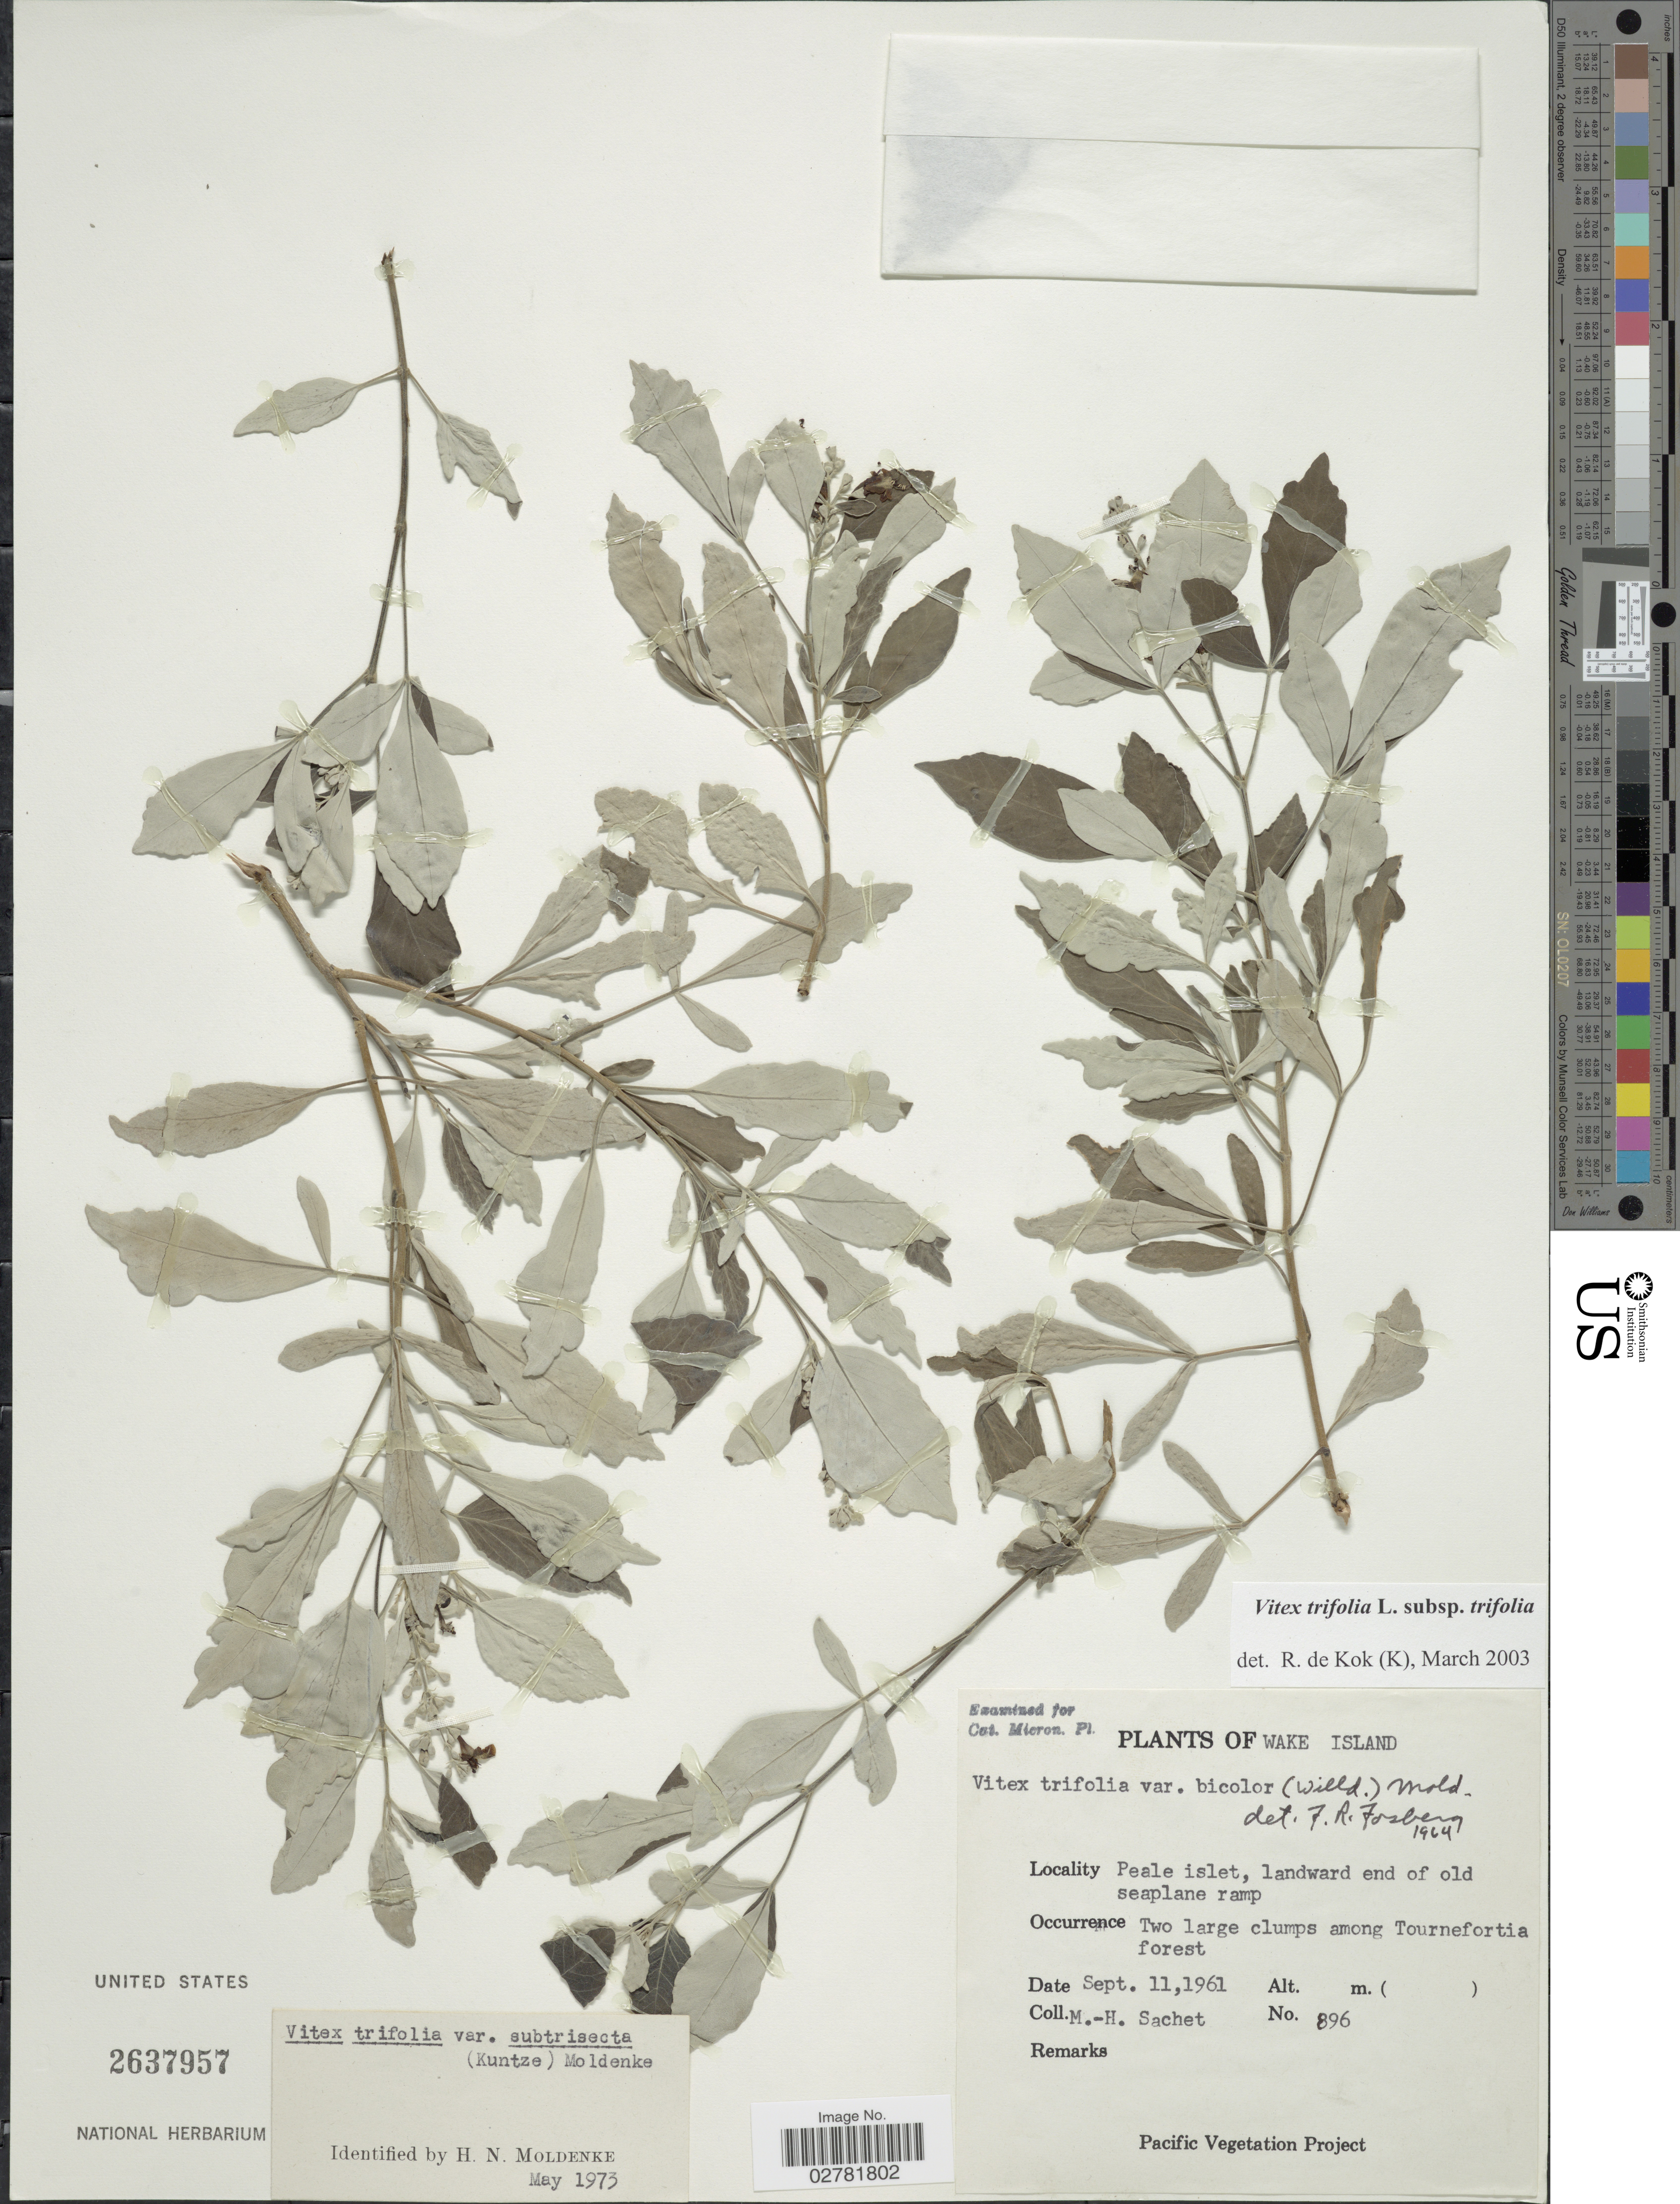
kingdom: Plantae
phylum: Tracheophyta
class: Magnoliopsida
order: Lamiales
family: Lamiaceae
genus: Vitex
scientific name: Vitex trifolia var. trifolia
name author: L.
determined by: Kok, R. de, (K)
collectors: M.-H. Sachet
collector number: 896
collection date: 1961-09-11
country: U.S. Administered Pacific Islands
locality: Wake Island. Peale islet, landward end of old seaplane ramp.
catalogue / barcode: US 2637957